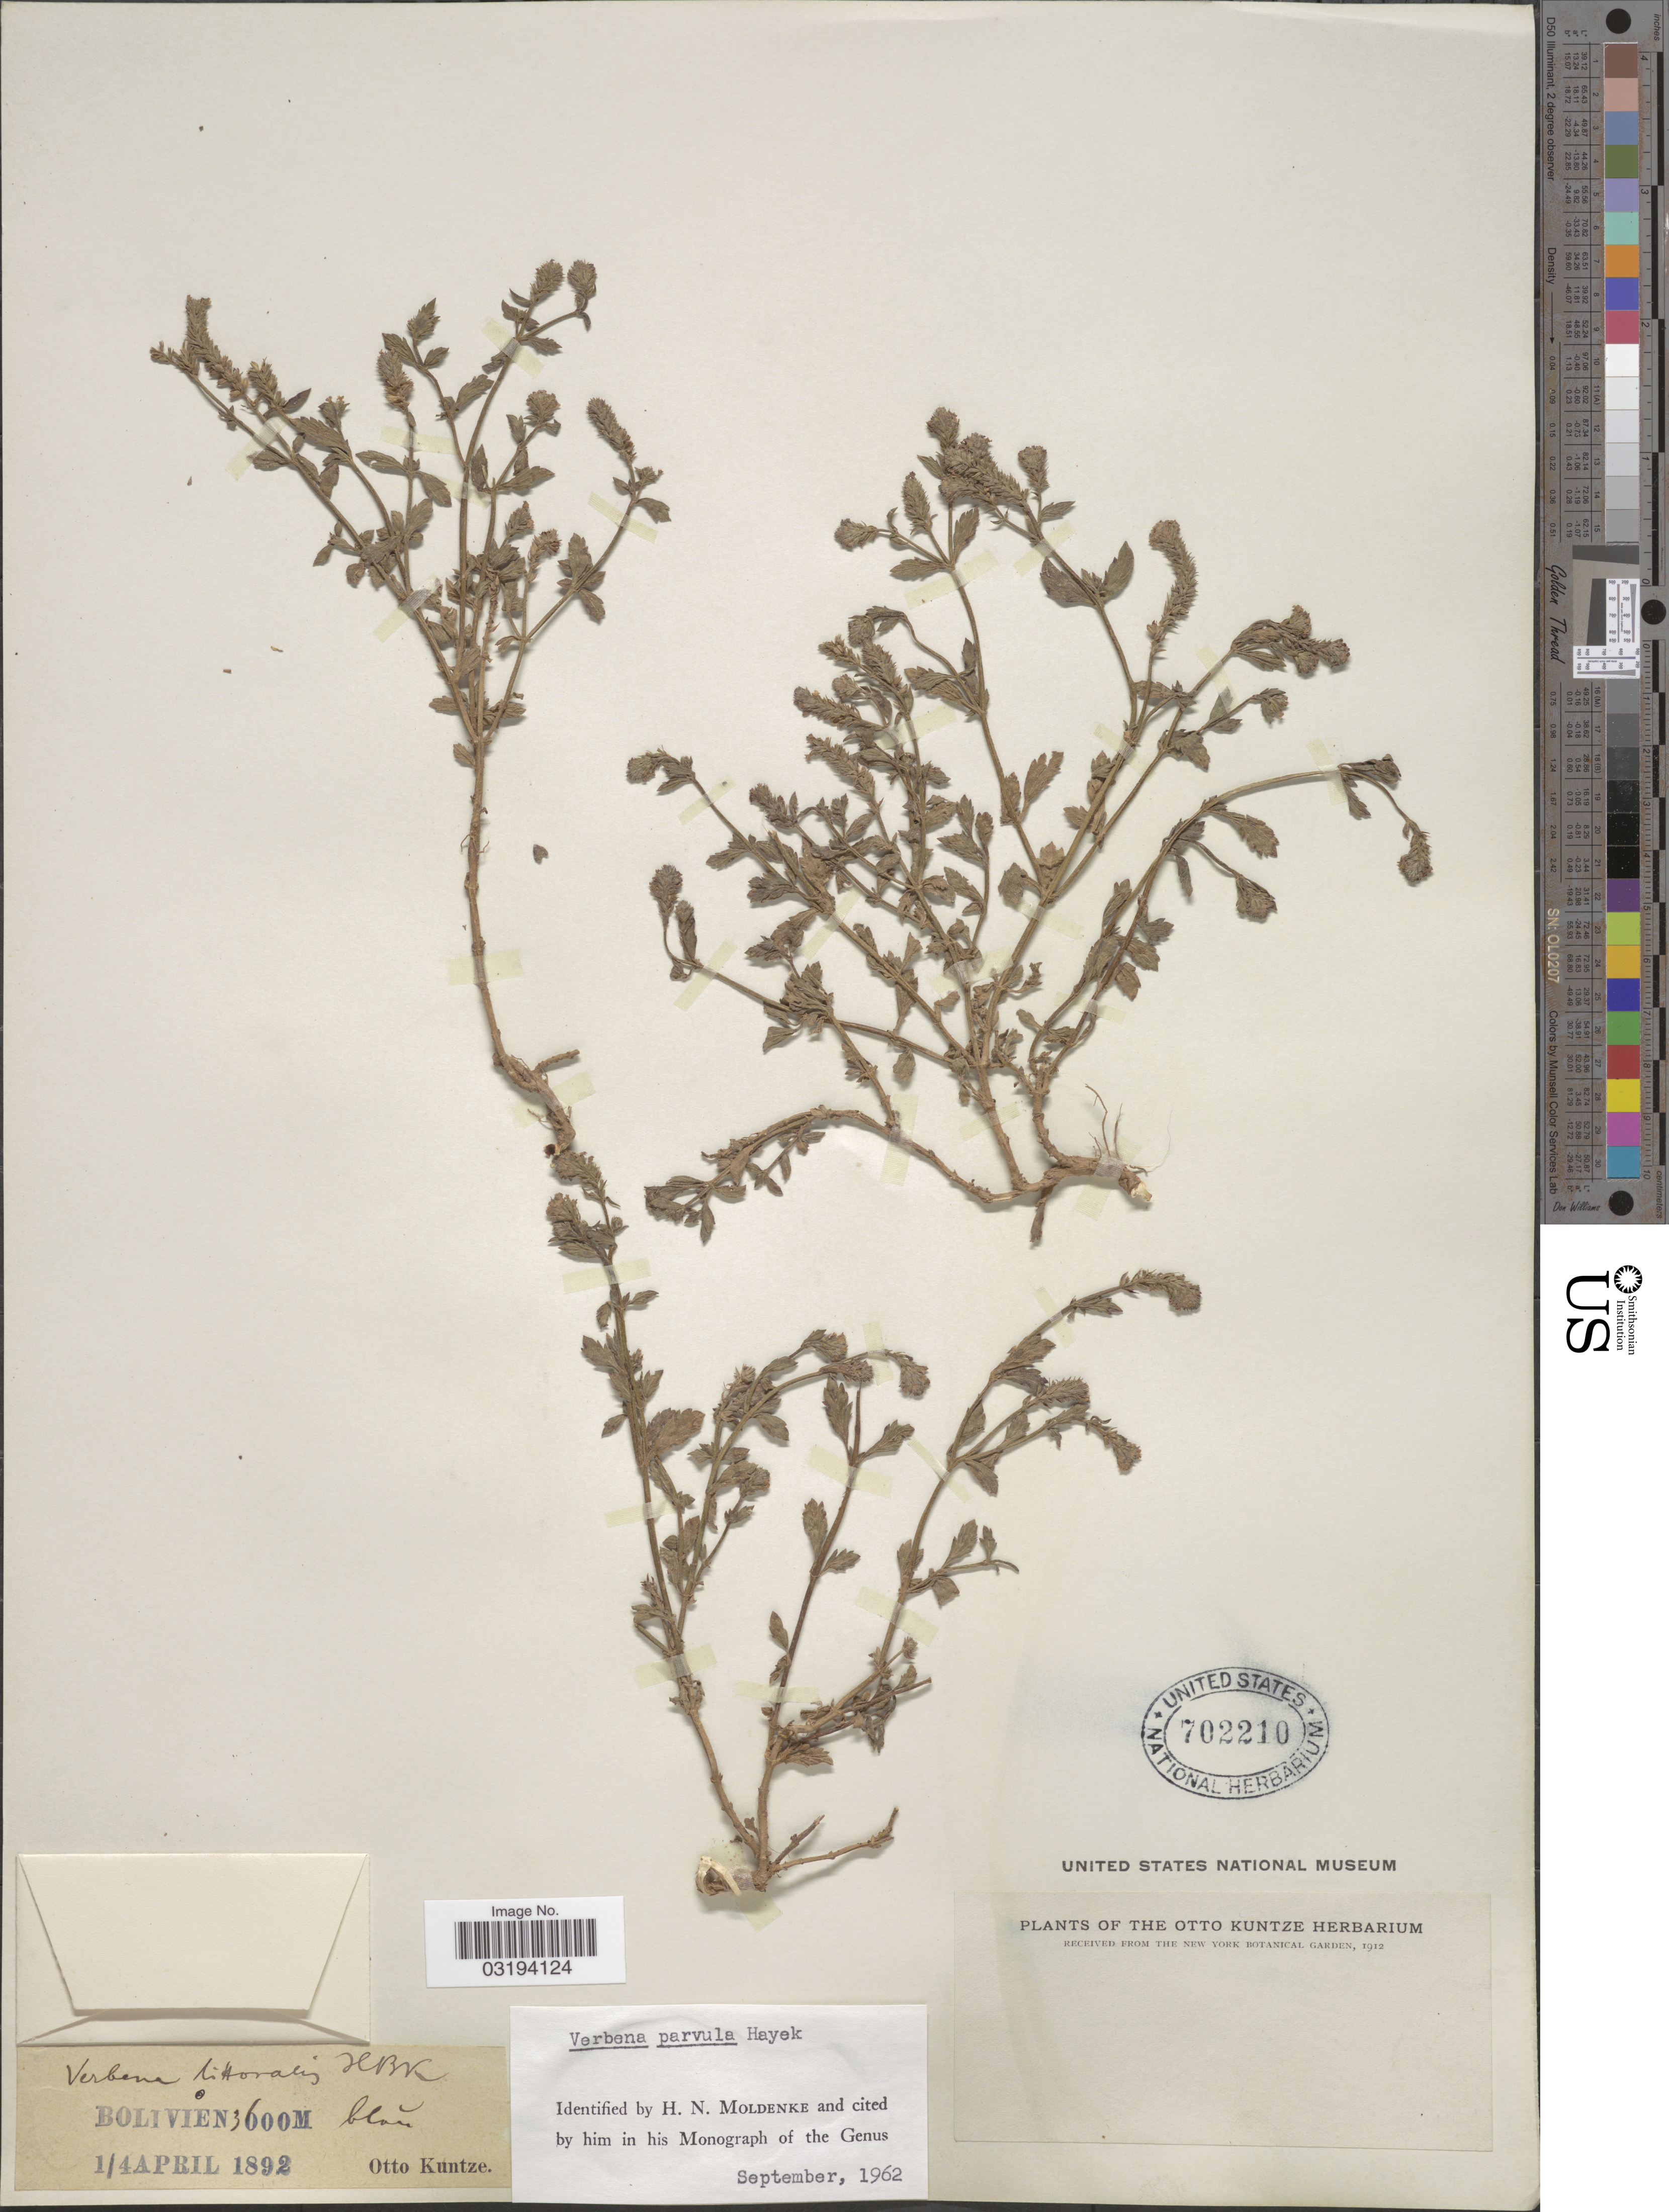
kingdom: Plantae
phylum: Tracheophyta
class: Magnoliopsida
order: Lamiales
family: Verbenaceae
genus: Verbena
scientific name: Verbena parvula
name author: Hayek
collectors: C.E.O. Kuntze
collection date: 1892-04-01/1892-04-04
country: Bolivia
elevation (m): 3600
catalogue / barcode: US 702210